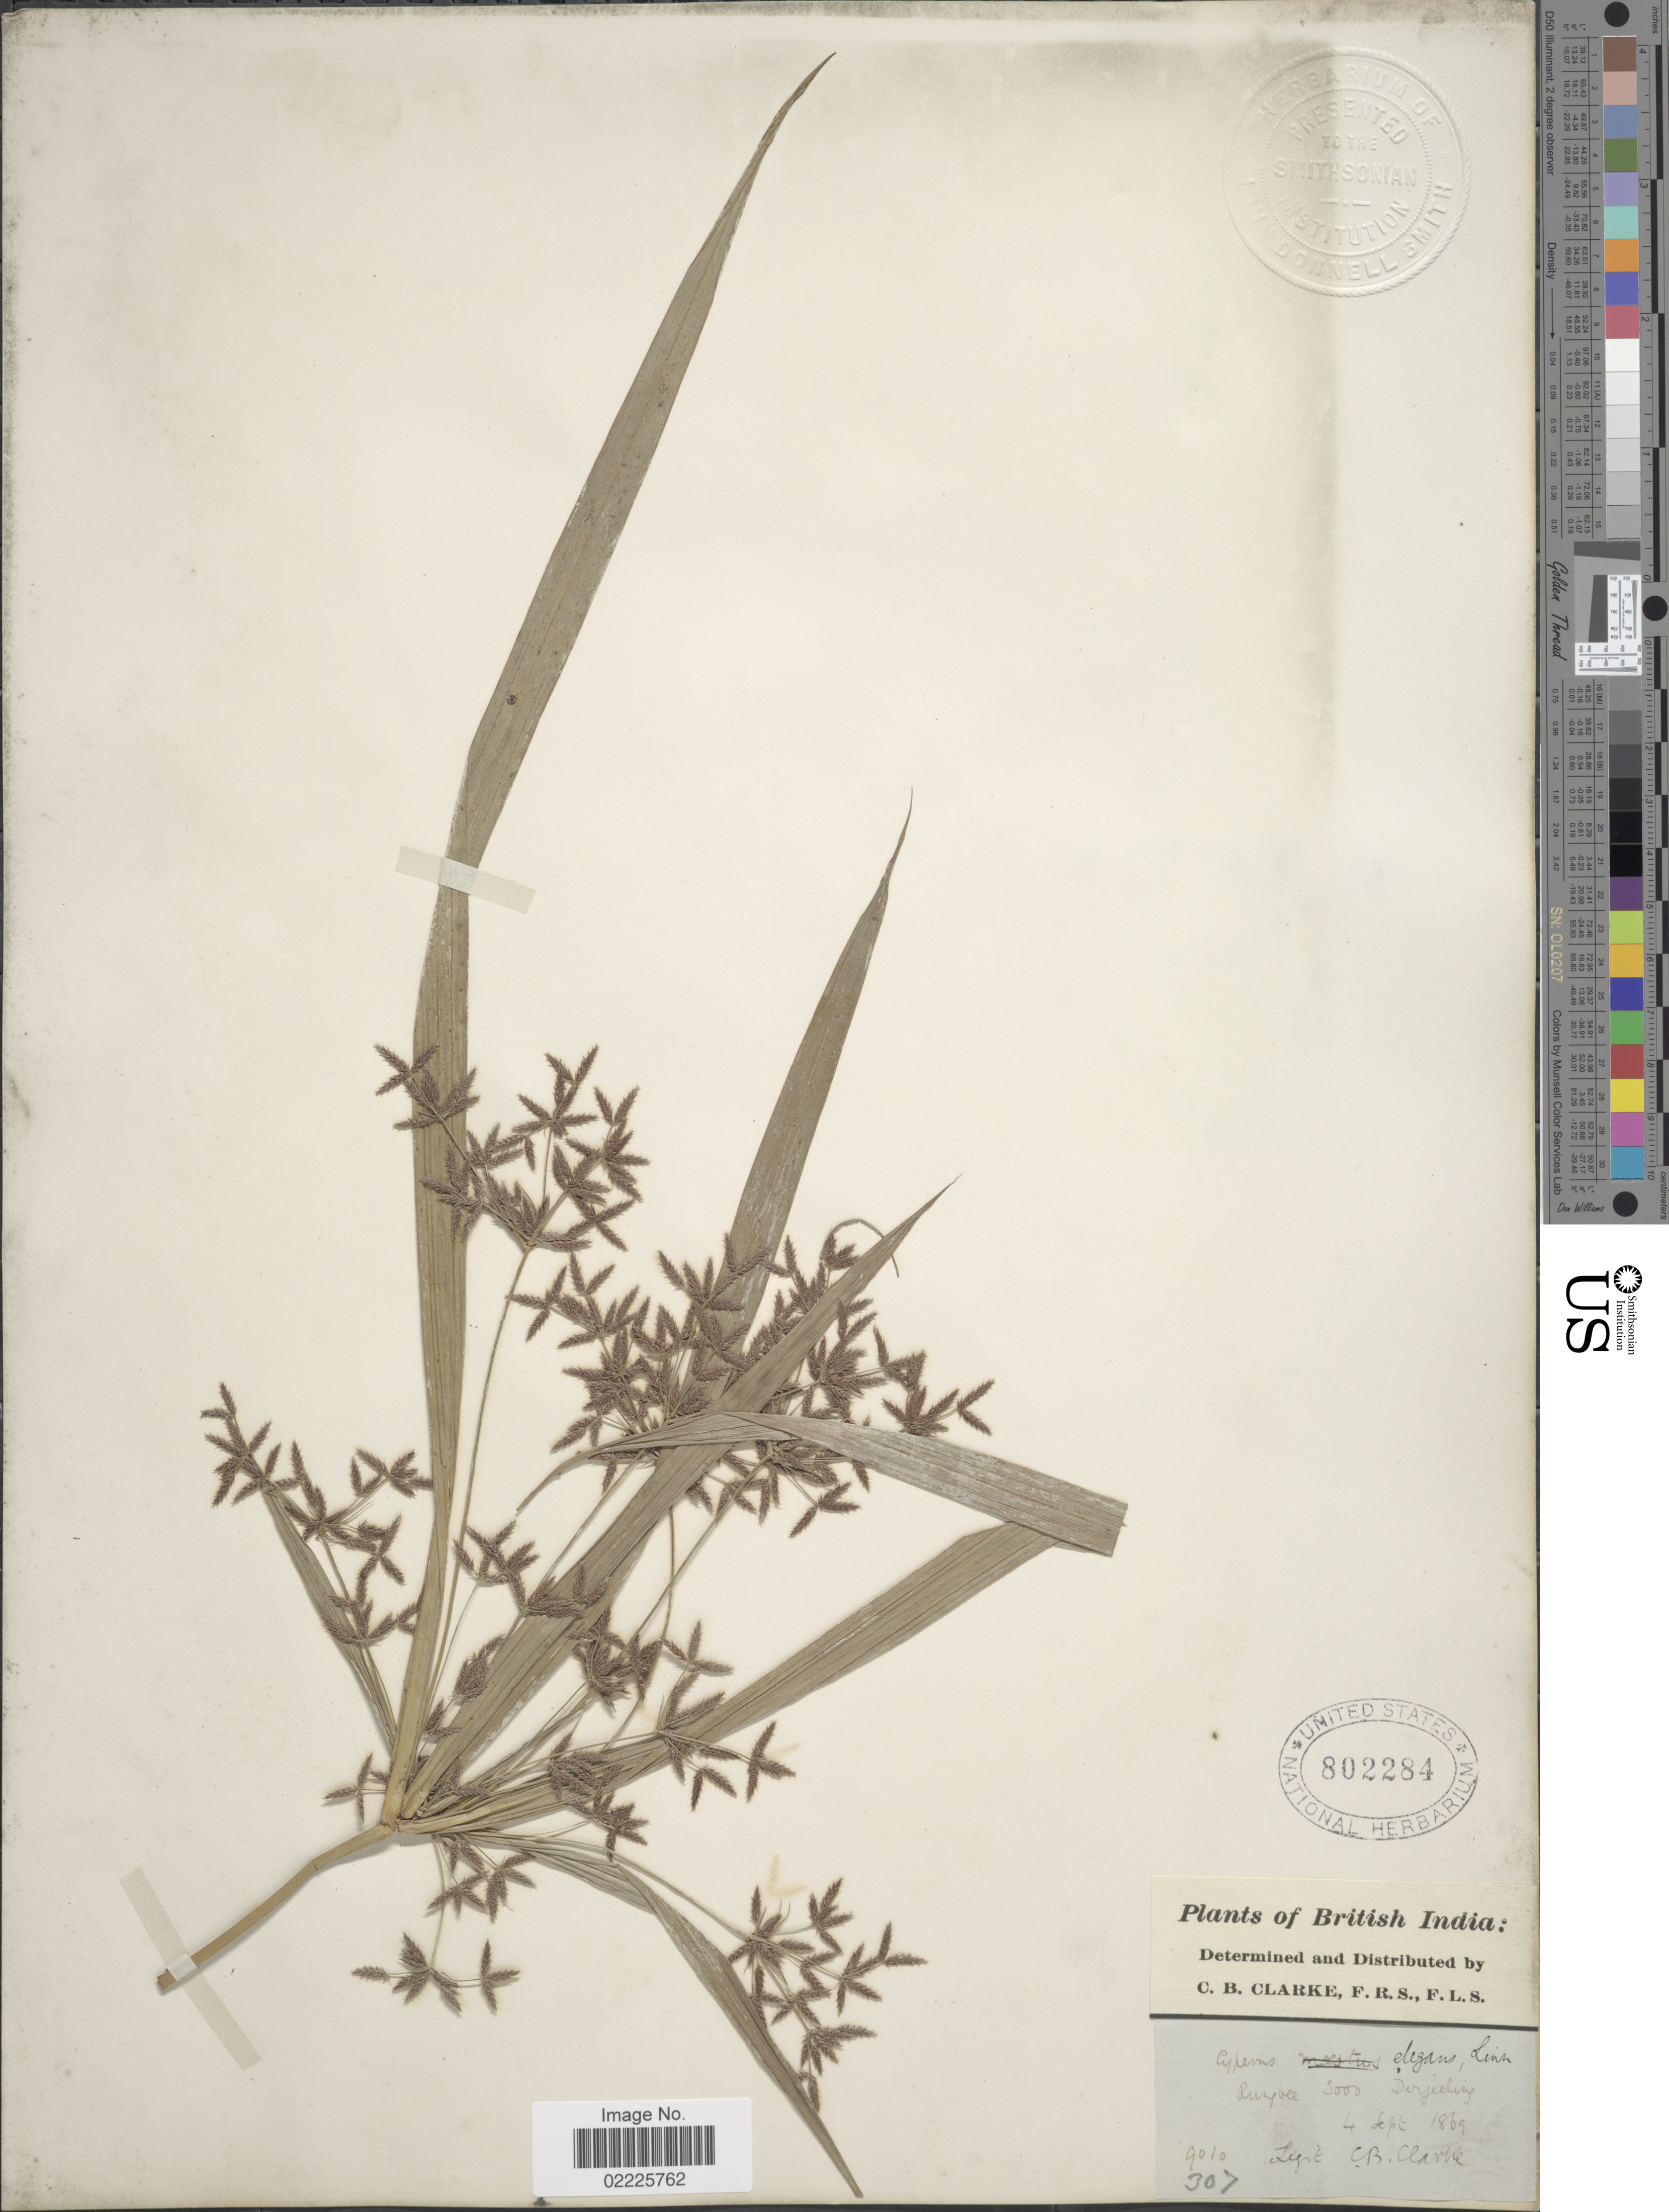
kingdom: Plantae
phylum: Tracheophyta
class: Liliopsida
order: Poales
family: Cyperaceae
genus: Cyperus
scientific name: Cyperus diffusus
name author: Vahl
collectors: C. B. Clarke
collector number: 9010 207?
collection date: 1869-09-04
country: India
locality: British India, Darjeeling, Rungbee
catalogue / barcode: US 802284